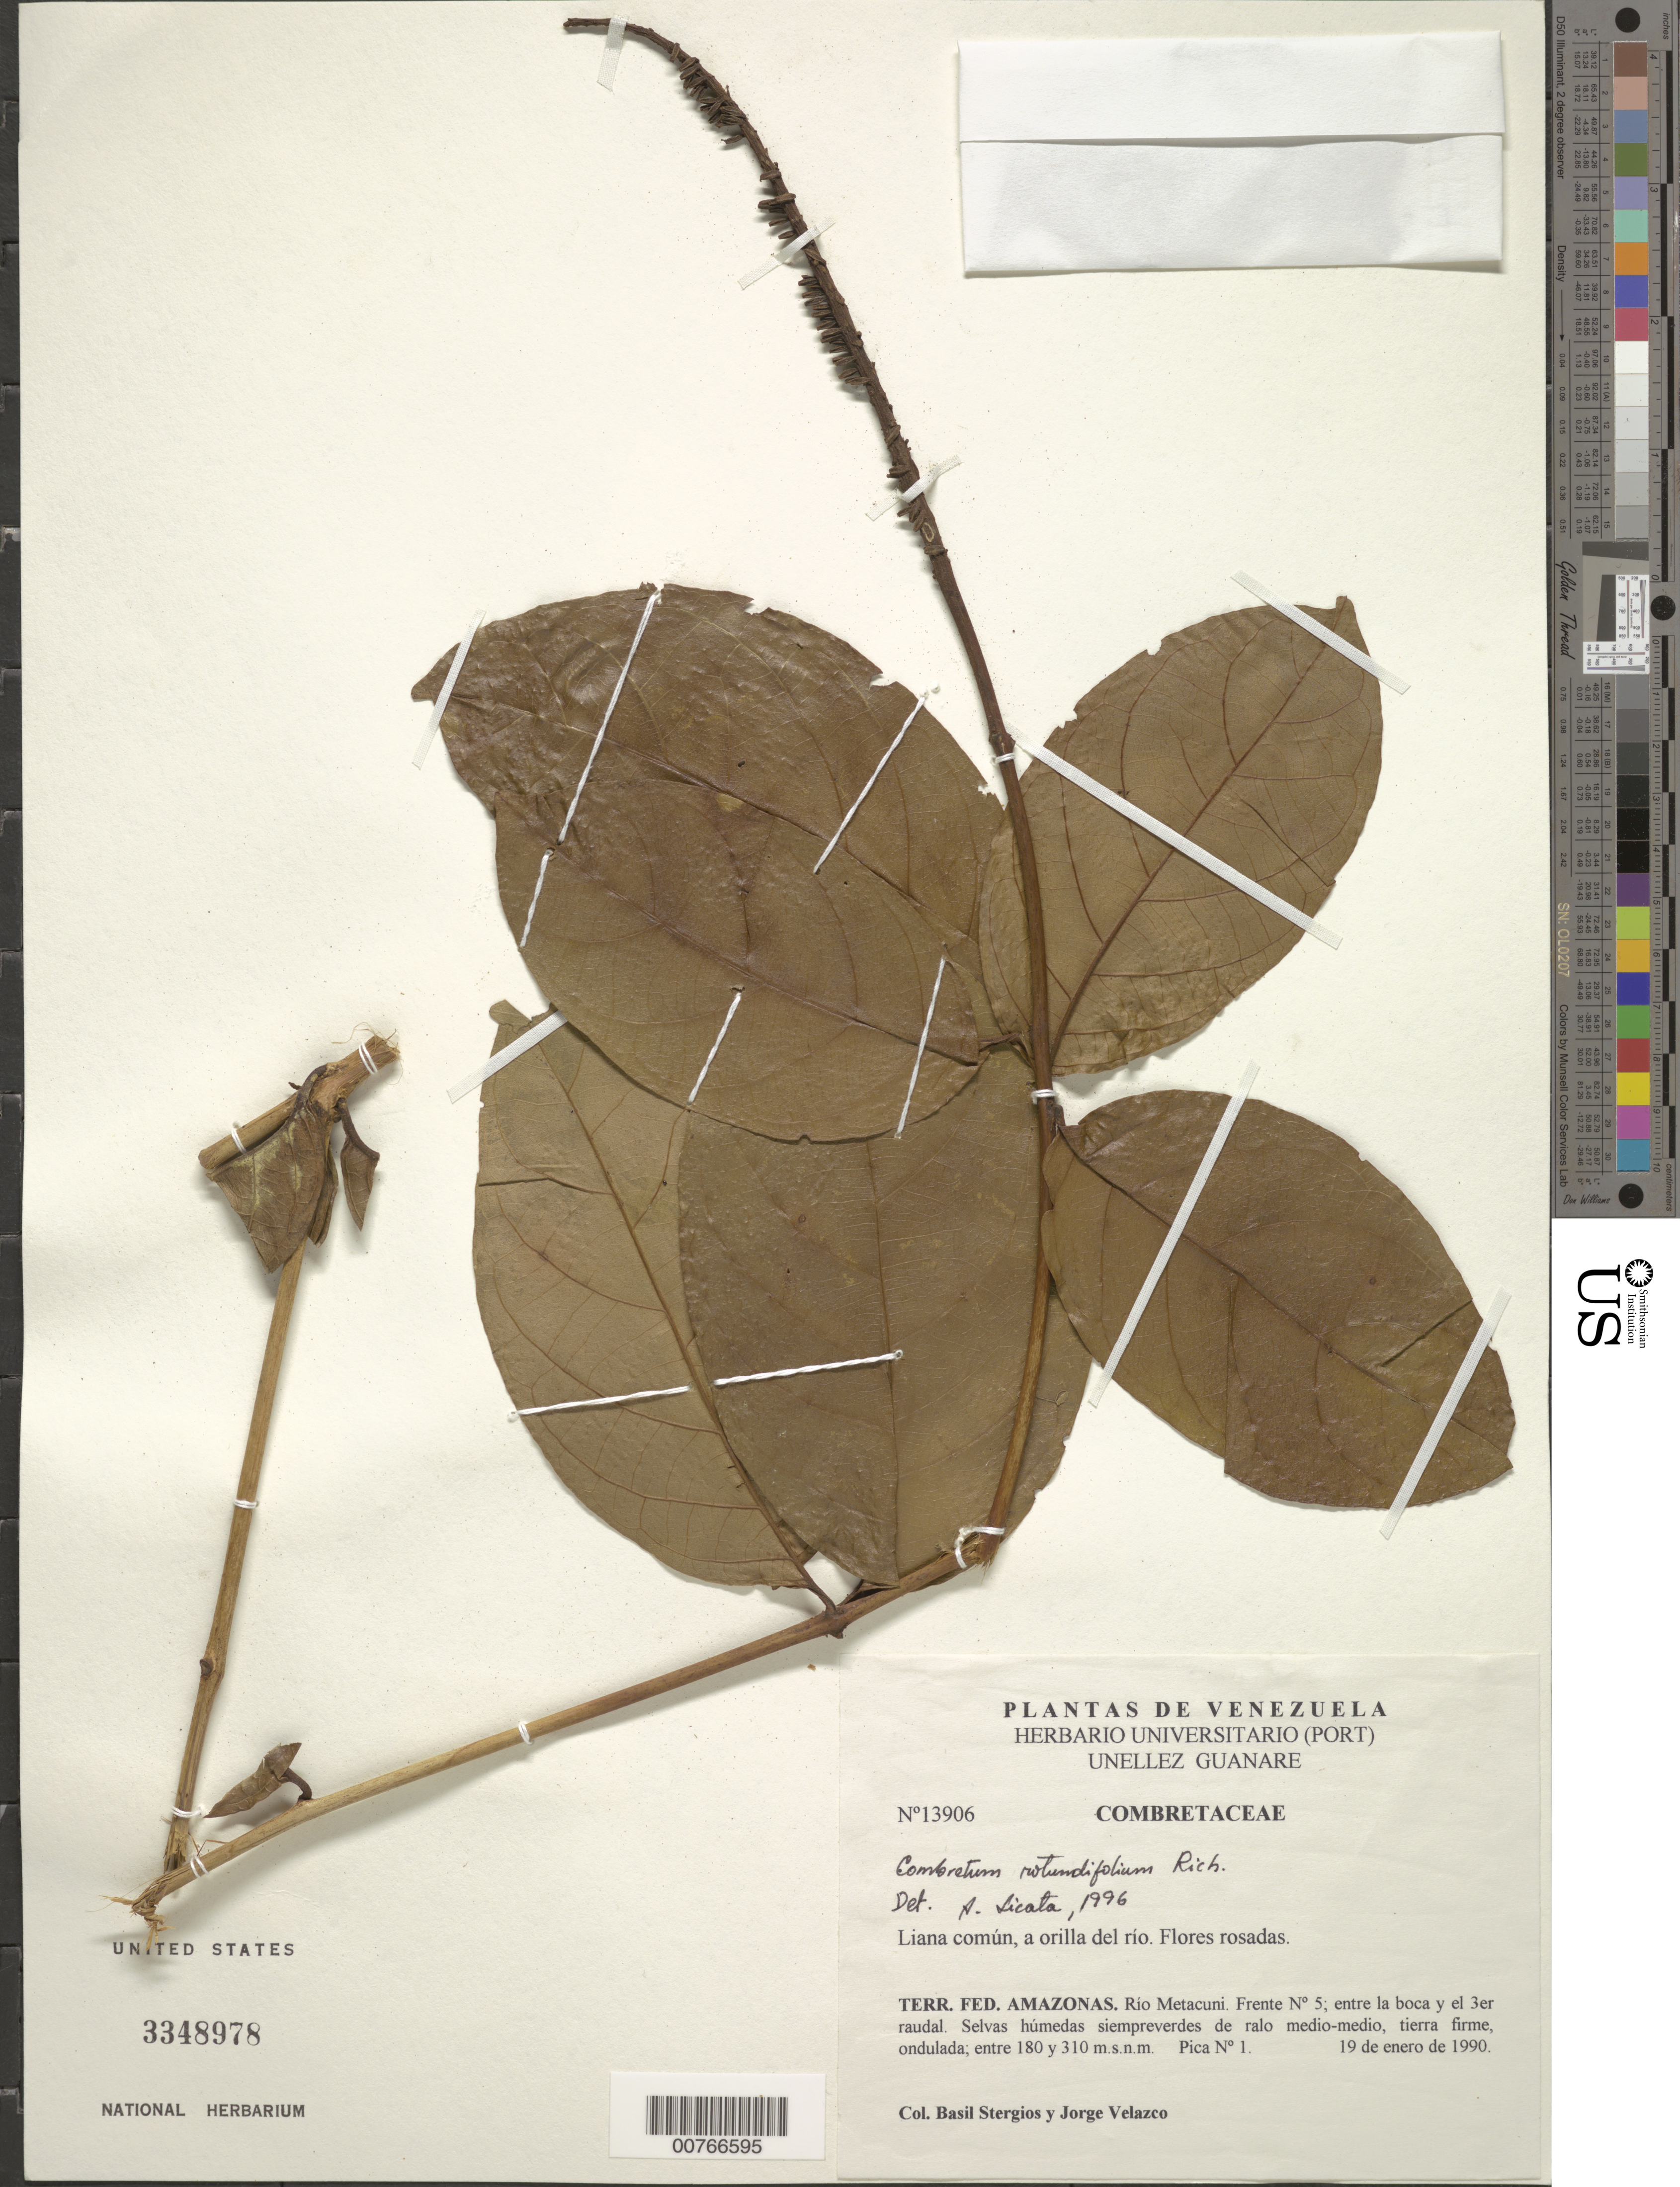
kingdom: Plantae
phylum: Tracheophyta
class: Magnoliopsida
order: Myrtales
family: Combretaceae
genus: Combretum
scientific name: Combretum rotundifolium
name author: Rich.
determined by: Licata, H.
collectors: B. G. Stergios & J. Velazco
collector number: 13906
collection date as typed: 19-Jan-90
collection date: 1990-01-19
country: Venezuela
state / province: Amazonas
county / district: Alto Orinoco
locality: Río Metacuni, Frente No. 5, entre la boca y el 3er raudal; pica N°1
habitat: Orilla del río; tierra firme, ondulada, selvas húmedas siempre-verdes de ralo medio-medio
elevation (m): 180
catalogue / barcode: US 3348978